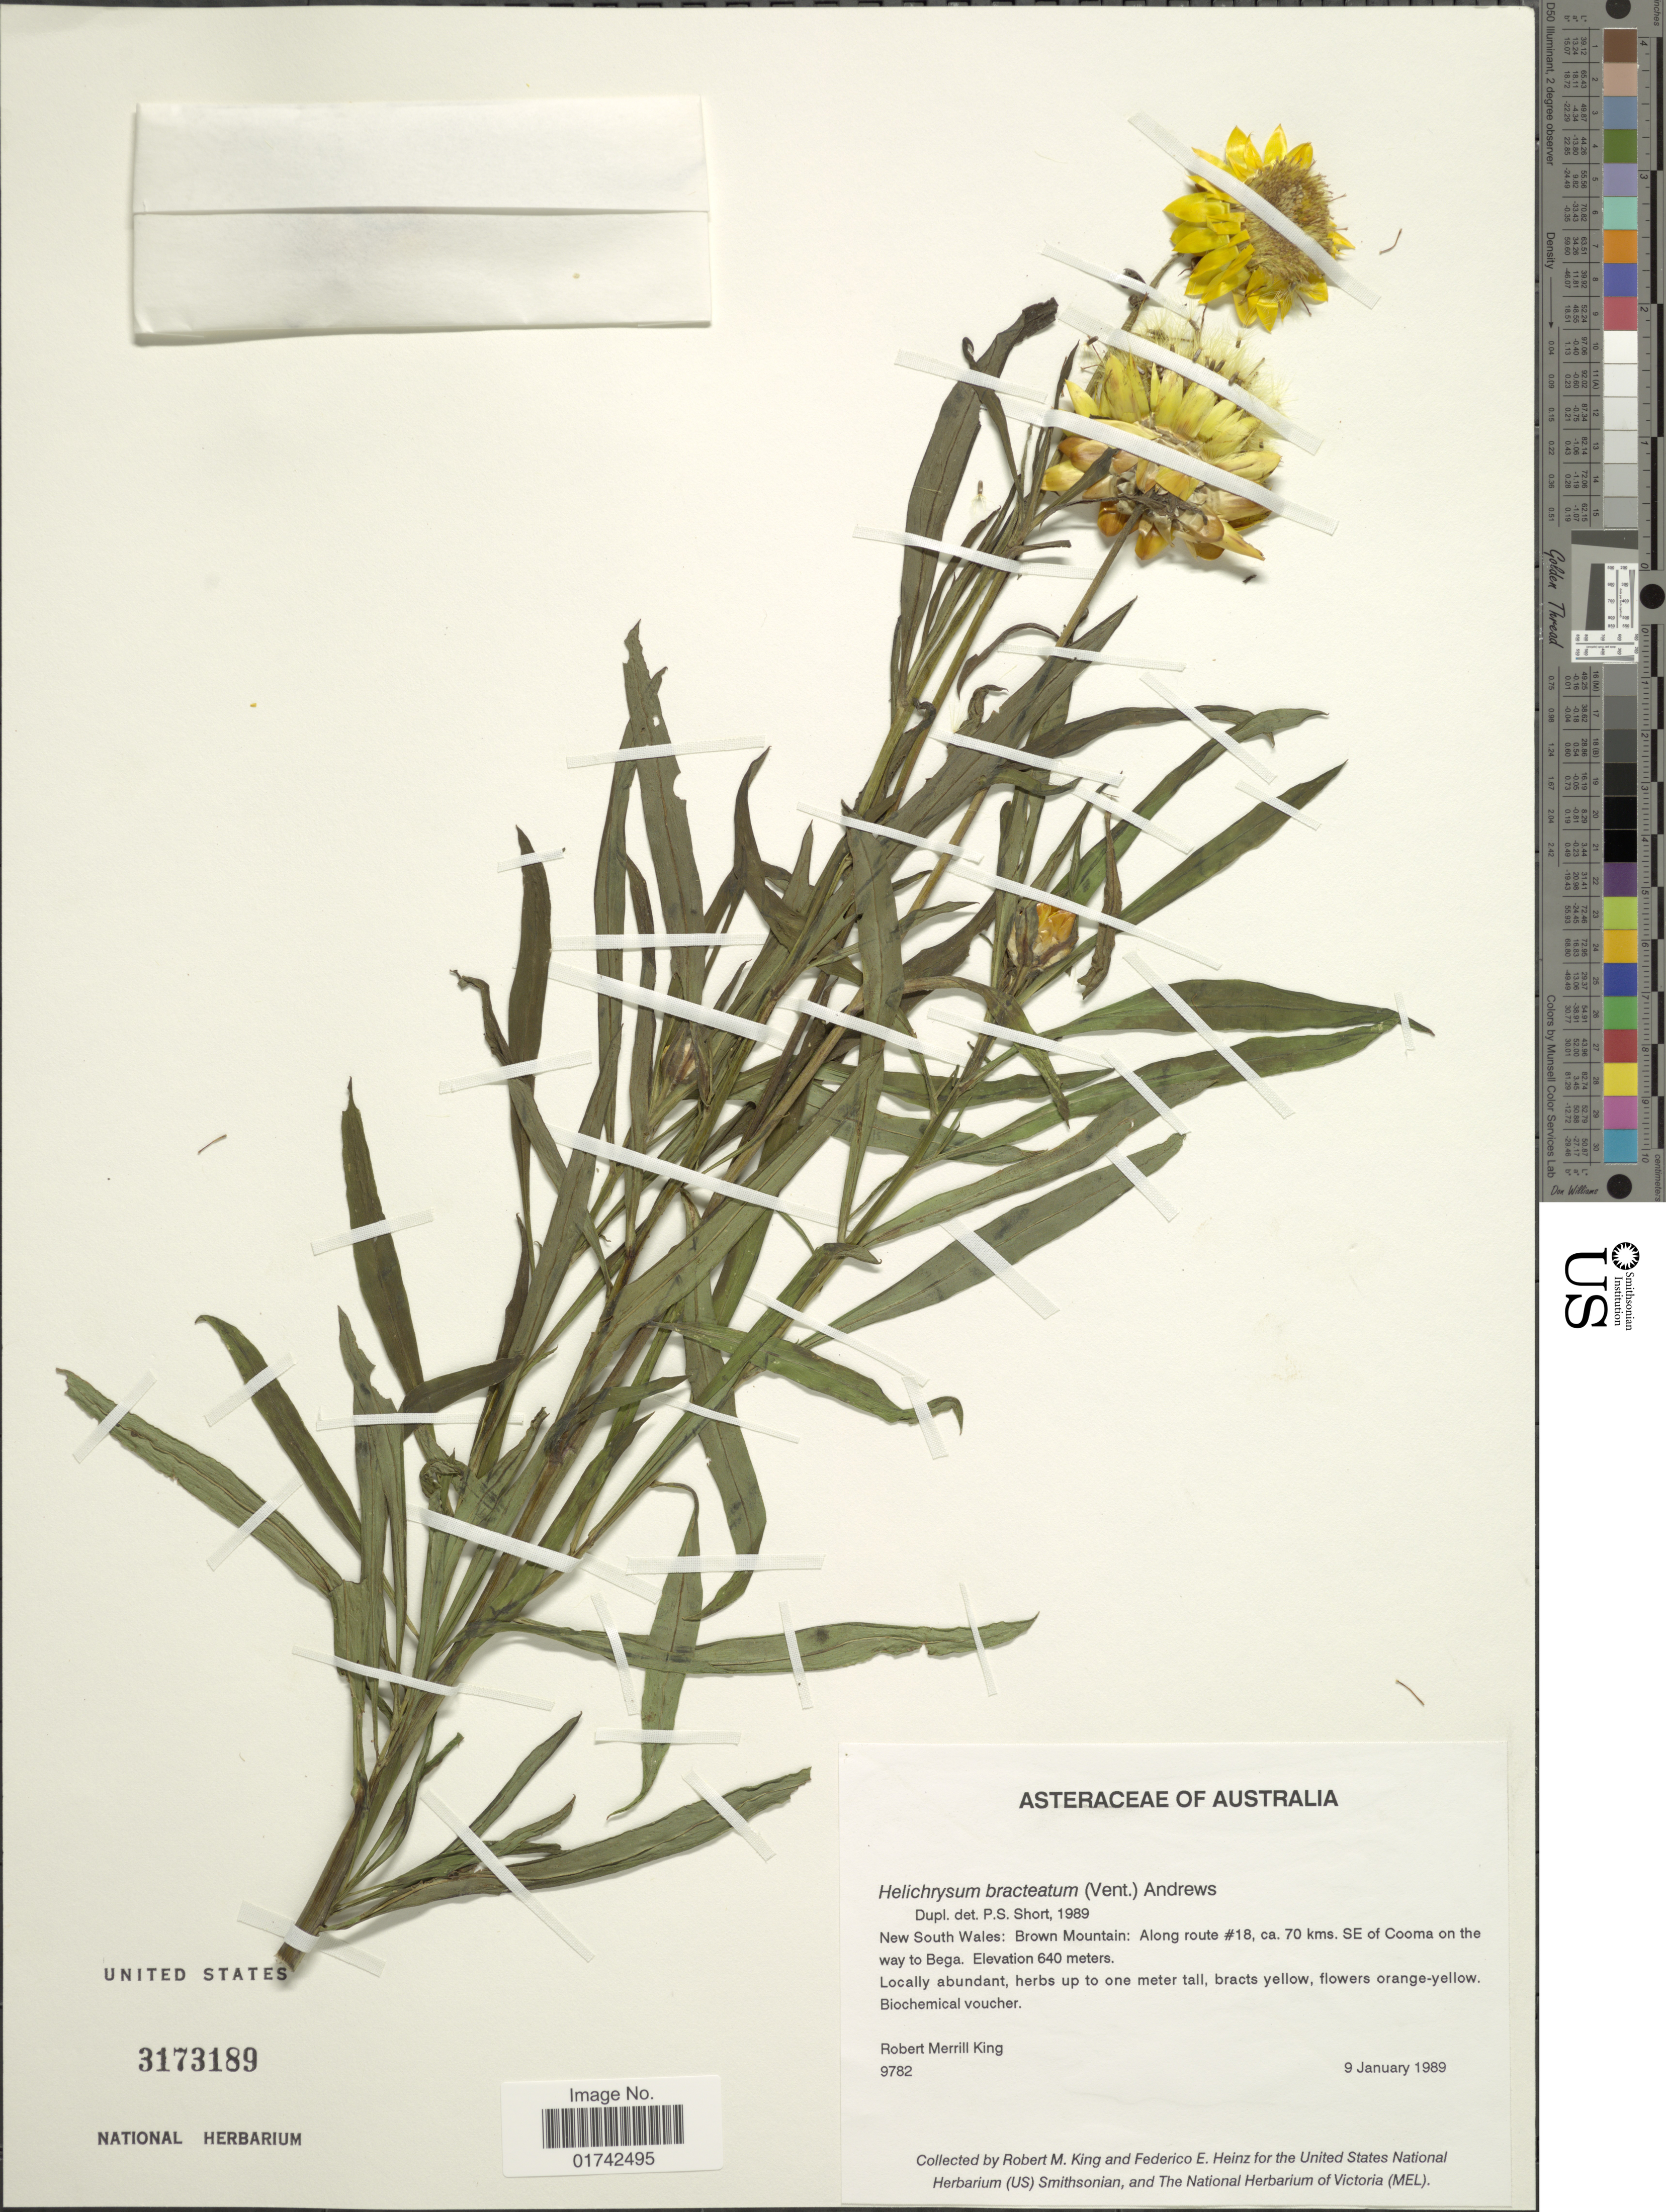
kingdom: Plantae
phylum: Tracheophyta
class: Magnoliopsida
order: Asterales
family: Asteraceae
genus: Helichrysum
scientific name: Helichrysum bracteatum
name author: (Vent.) Haw.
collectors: R. M. King & F. Heinz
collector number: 9782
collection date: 1989-01-09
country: Australia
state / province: New South Wales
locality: Brown Mountain: Along route # 18, ca. 70 kms. SE of Cooma on the way to Bega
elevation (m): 640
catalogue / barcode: US 3173189